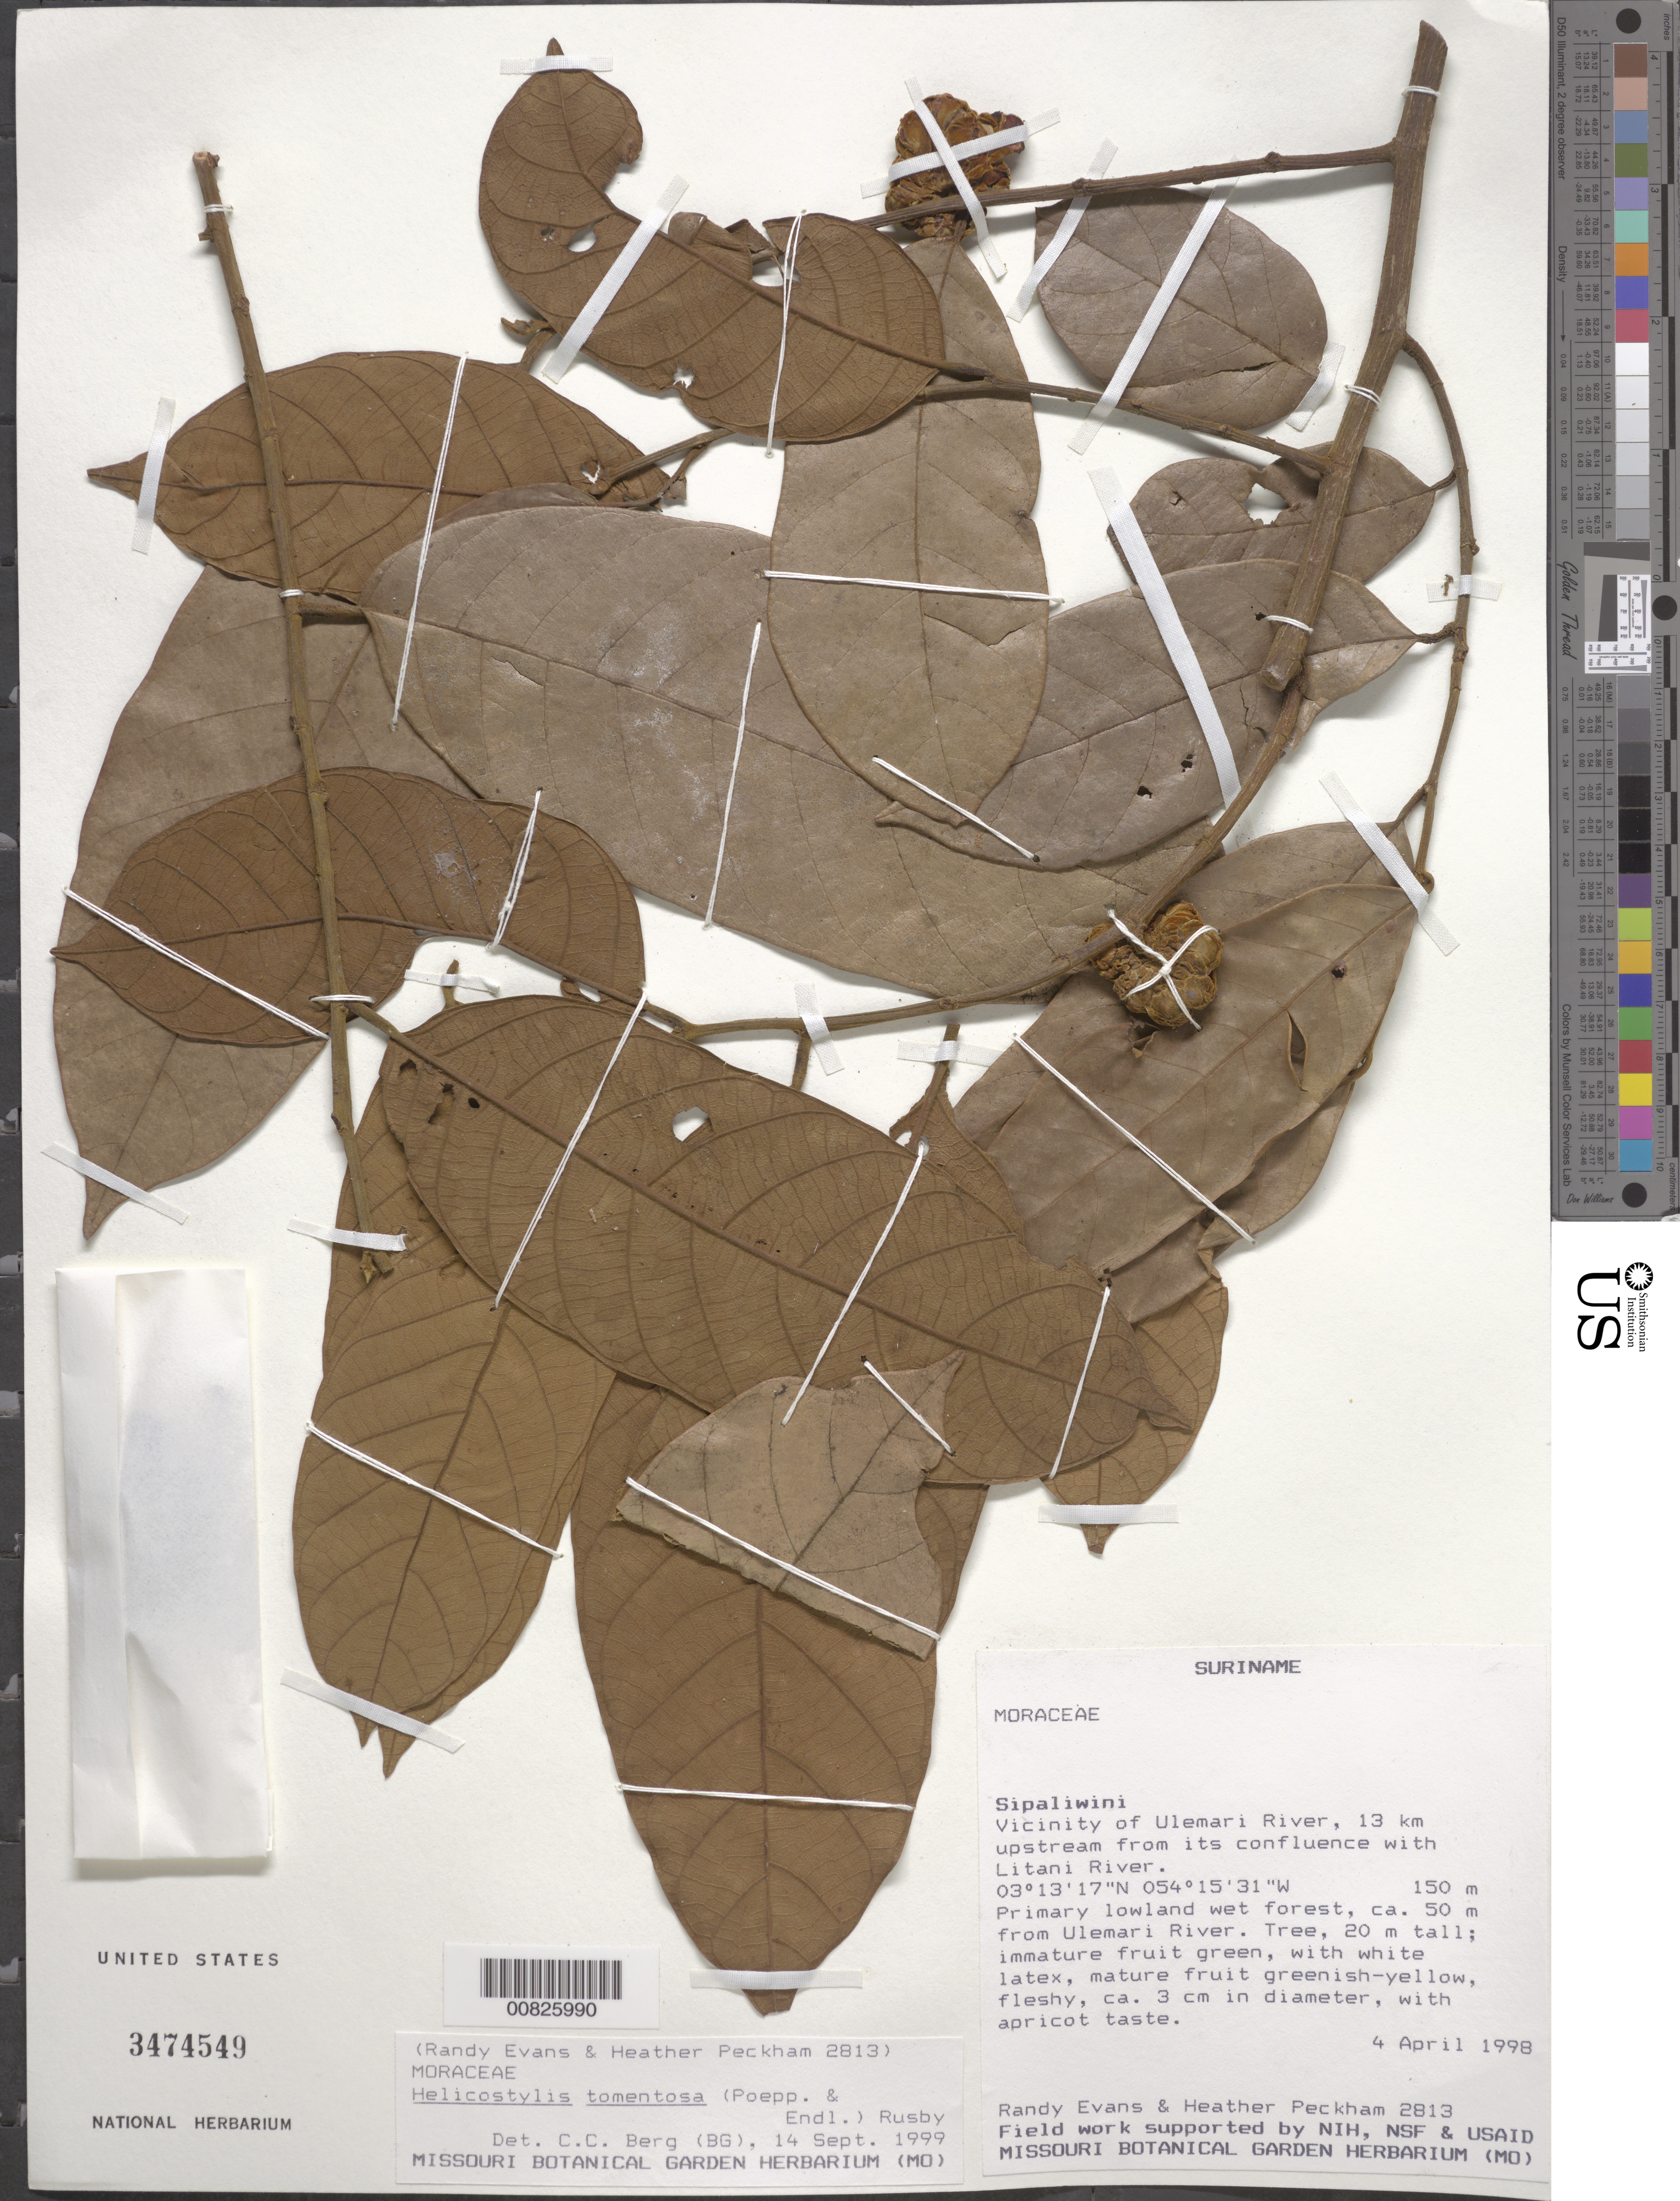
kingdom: Plantae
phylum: Tracheophyta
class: Magnoliopsida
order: Rosales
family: Moraceae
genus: Helicostylis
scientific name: Helicostylis tomentosa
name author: (Poepp. & Endl.) Rusby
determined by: Berg, C. C.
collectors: R. Evans & H. Peckham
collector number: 2813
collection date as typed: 4-Apr-98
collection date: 1998-04-04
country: Suriname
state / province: Sipaliwini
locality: Ulemari R., ca. 13 km upstream from confl. with Litani R.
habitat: Primary lowland wet forest, ca. 50m from Ulemari river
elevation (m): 150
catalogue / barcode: US 3474549